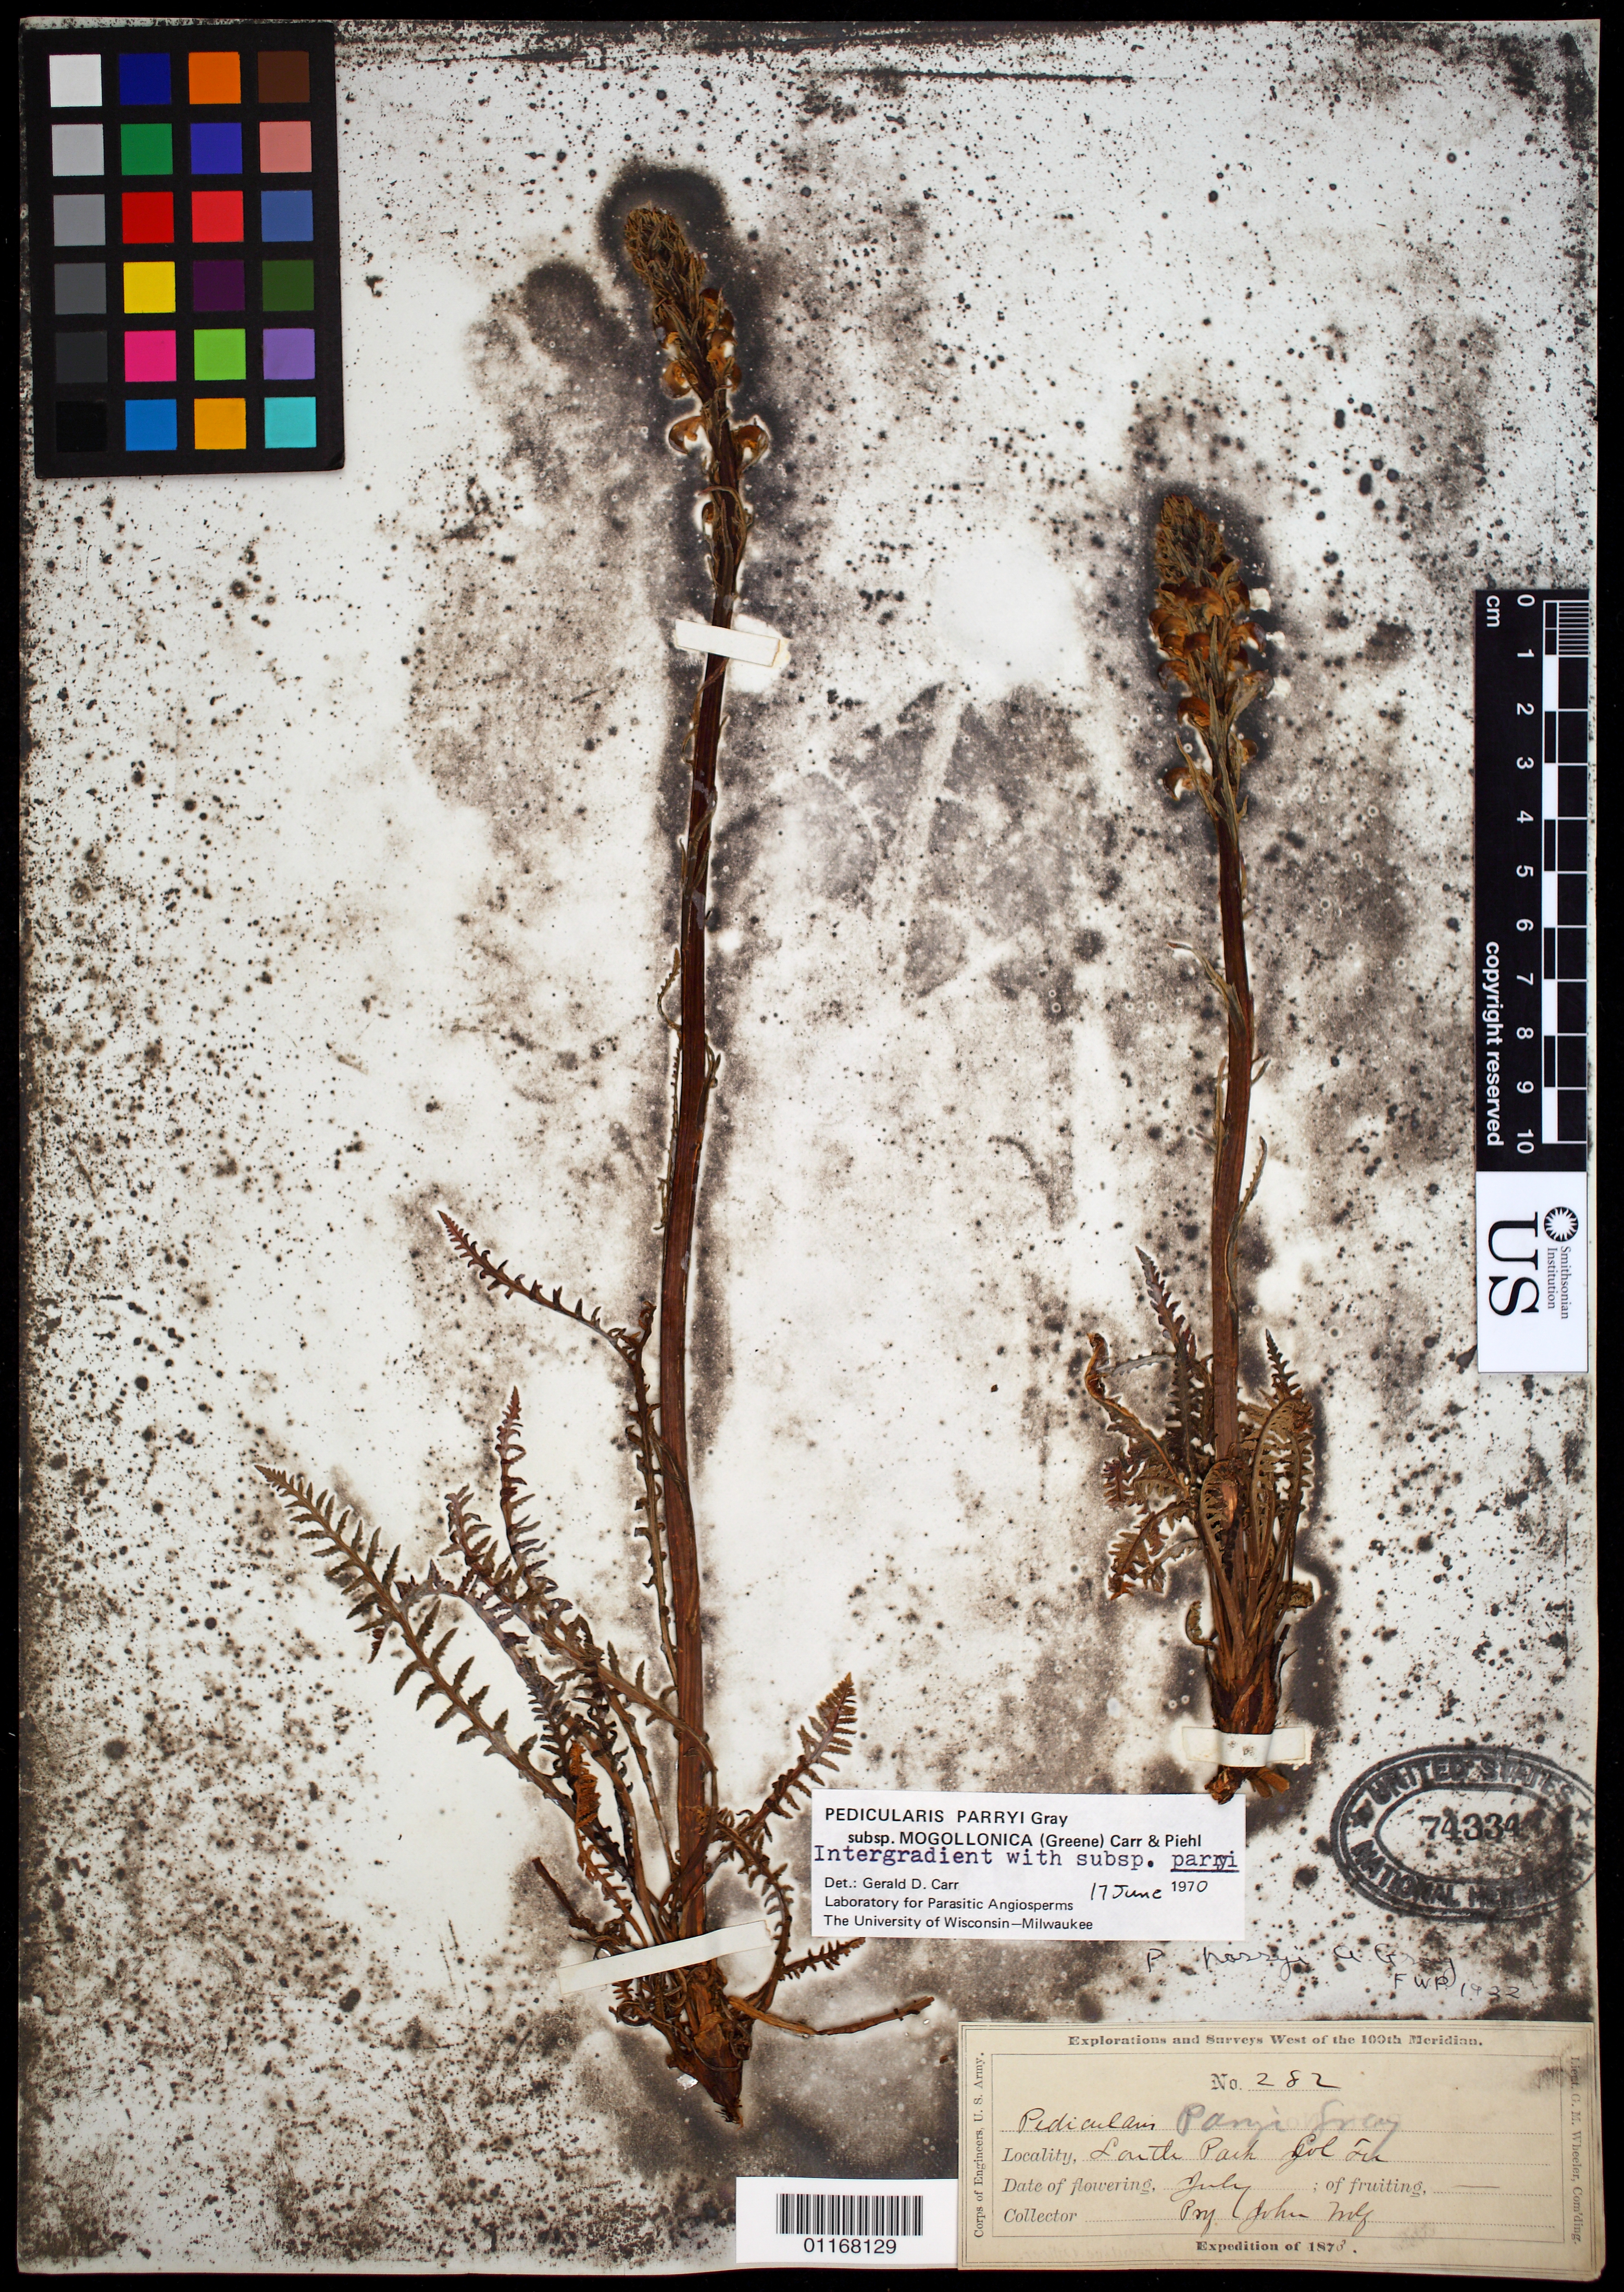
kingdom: Plantae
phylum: Tracheophyta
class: Magnoliopsida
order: Lamiales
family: Orobanchaceae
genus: Pedicularis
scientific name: Pedicularis parryi subsp. mogollonica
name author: (Greene) G.D. Carr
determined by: Carr, G. D.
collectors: J. Wolf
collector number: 282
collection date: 1873-07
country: United States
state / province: Colorado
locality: South Park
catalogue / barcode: US 74334